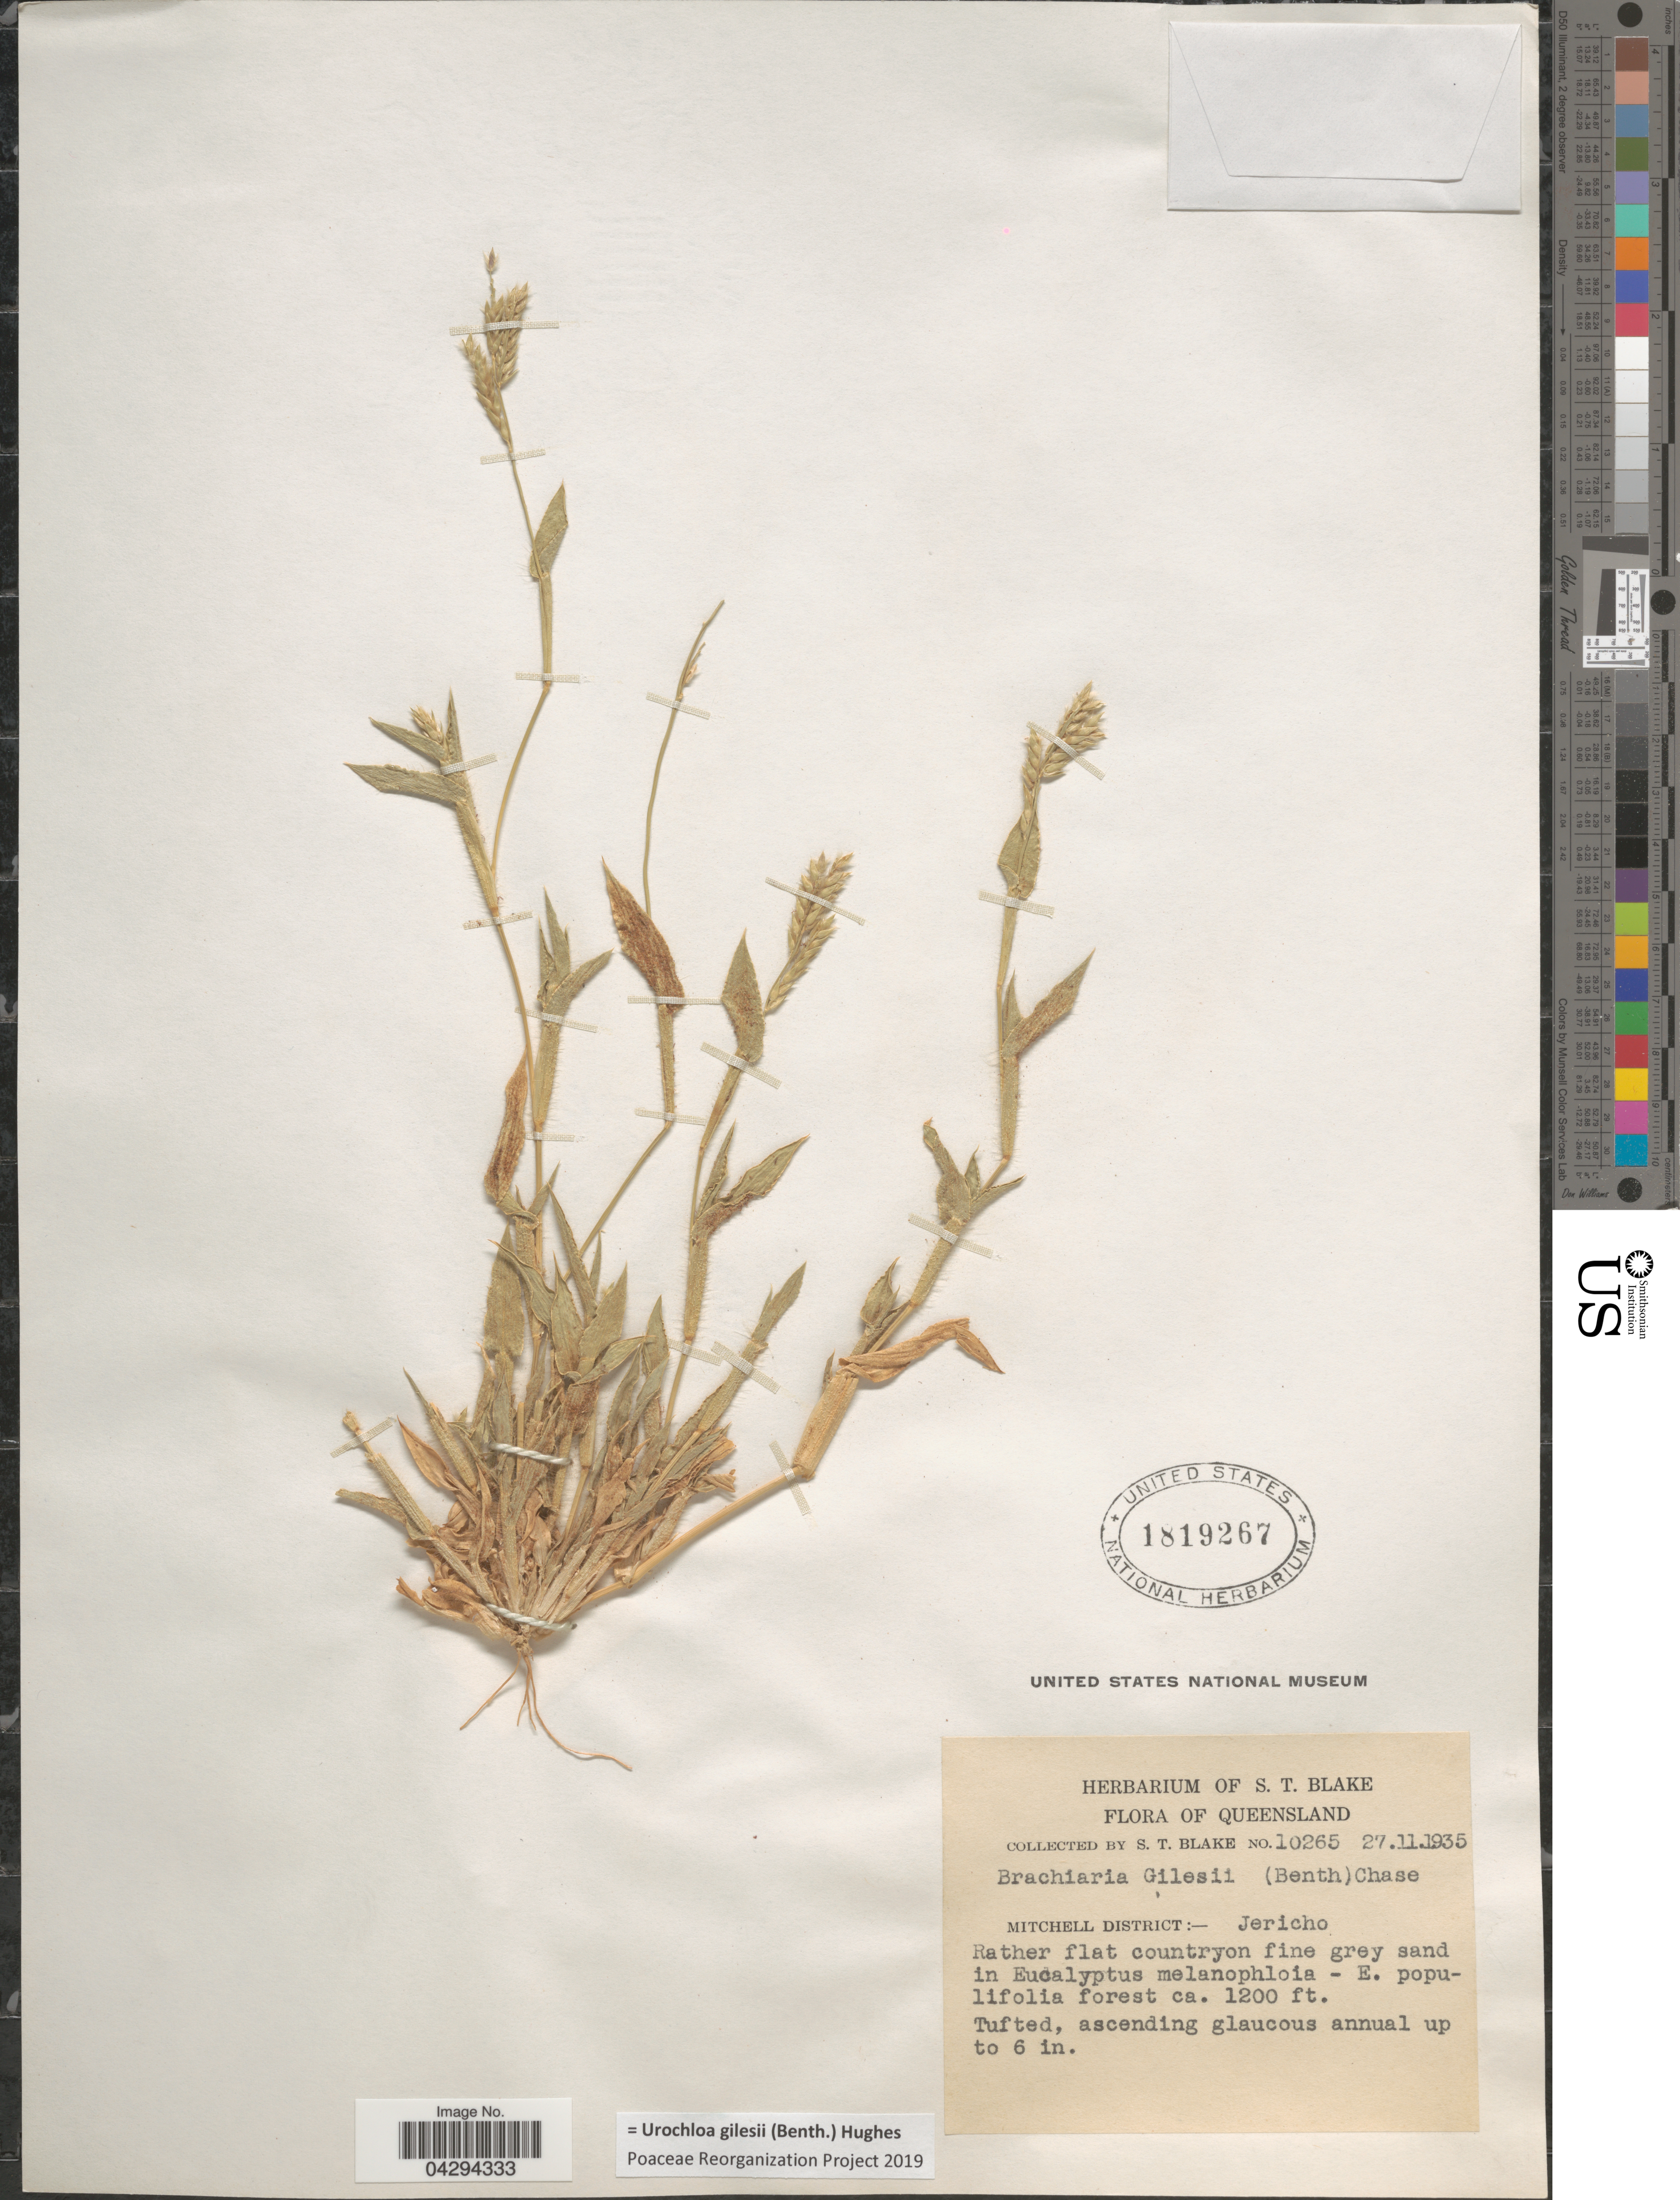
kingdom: Plantae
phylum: Tracheophyta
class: Liliopsida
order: Poales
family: Poaceae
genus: Urochloa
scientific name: Urochloa gilesii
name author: (Benth.) Hughes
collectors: S. T. Blake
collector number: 10265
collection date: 1935-11-27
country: Australia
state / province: Queensland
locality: Mitchell District:-Jericho.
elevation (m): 366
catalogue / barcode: US 1819267